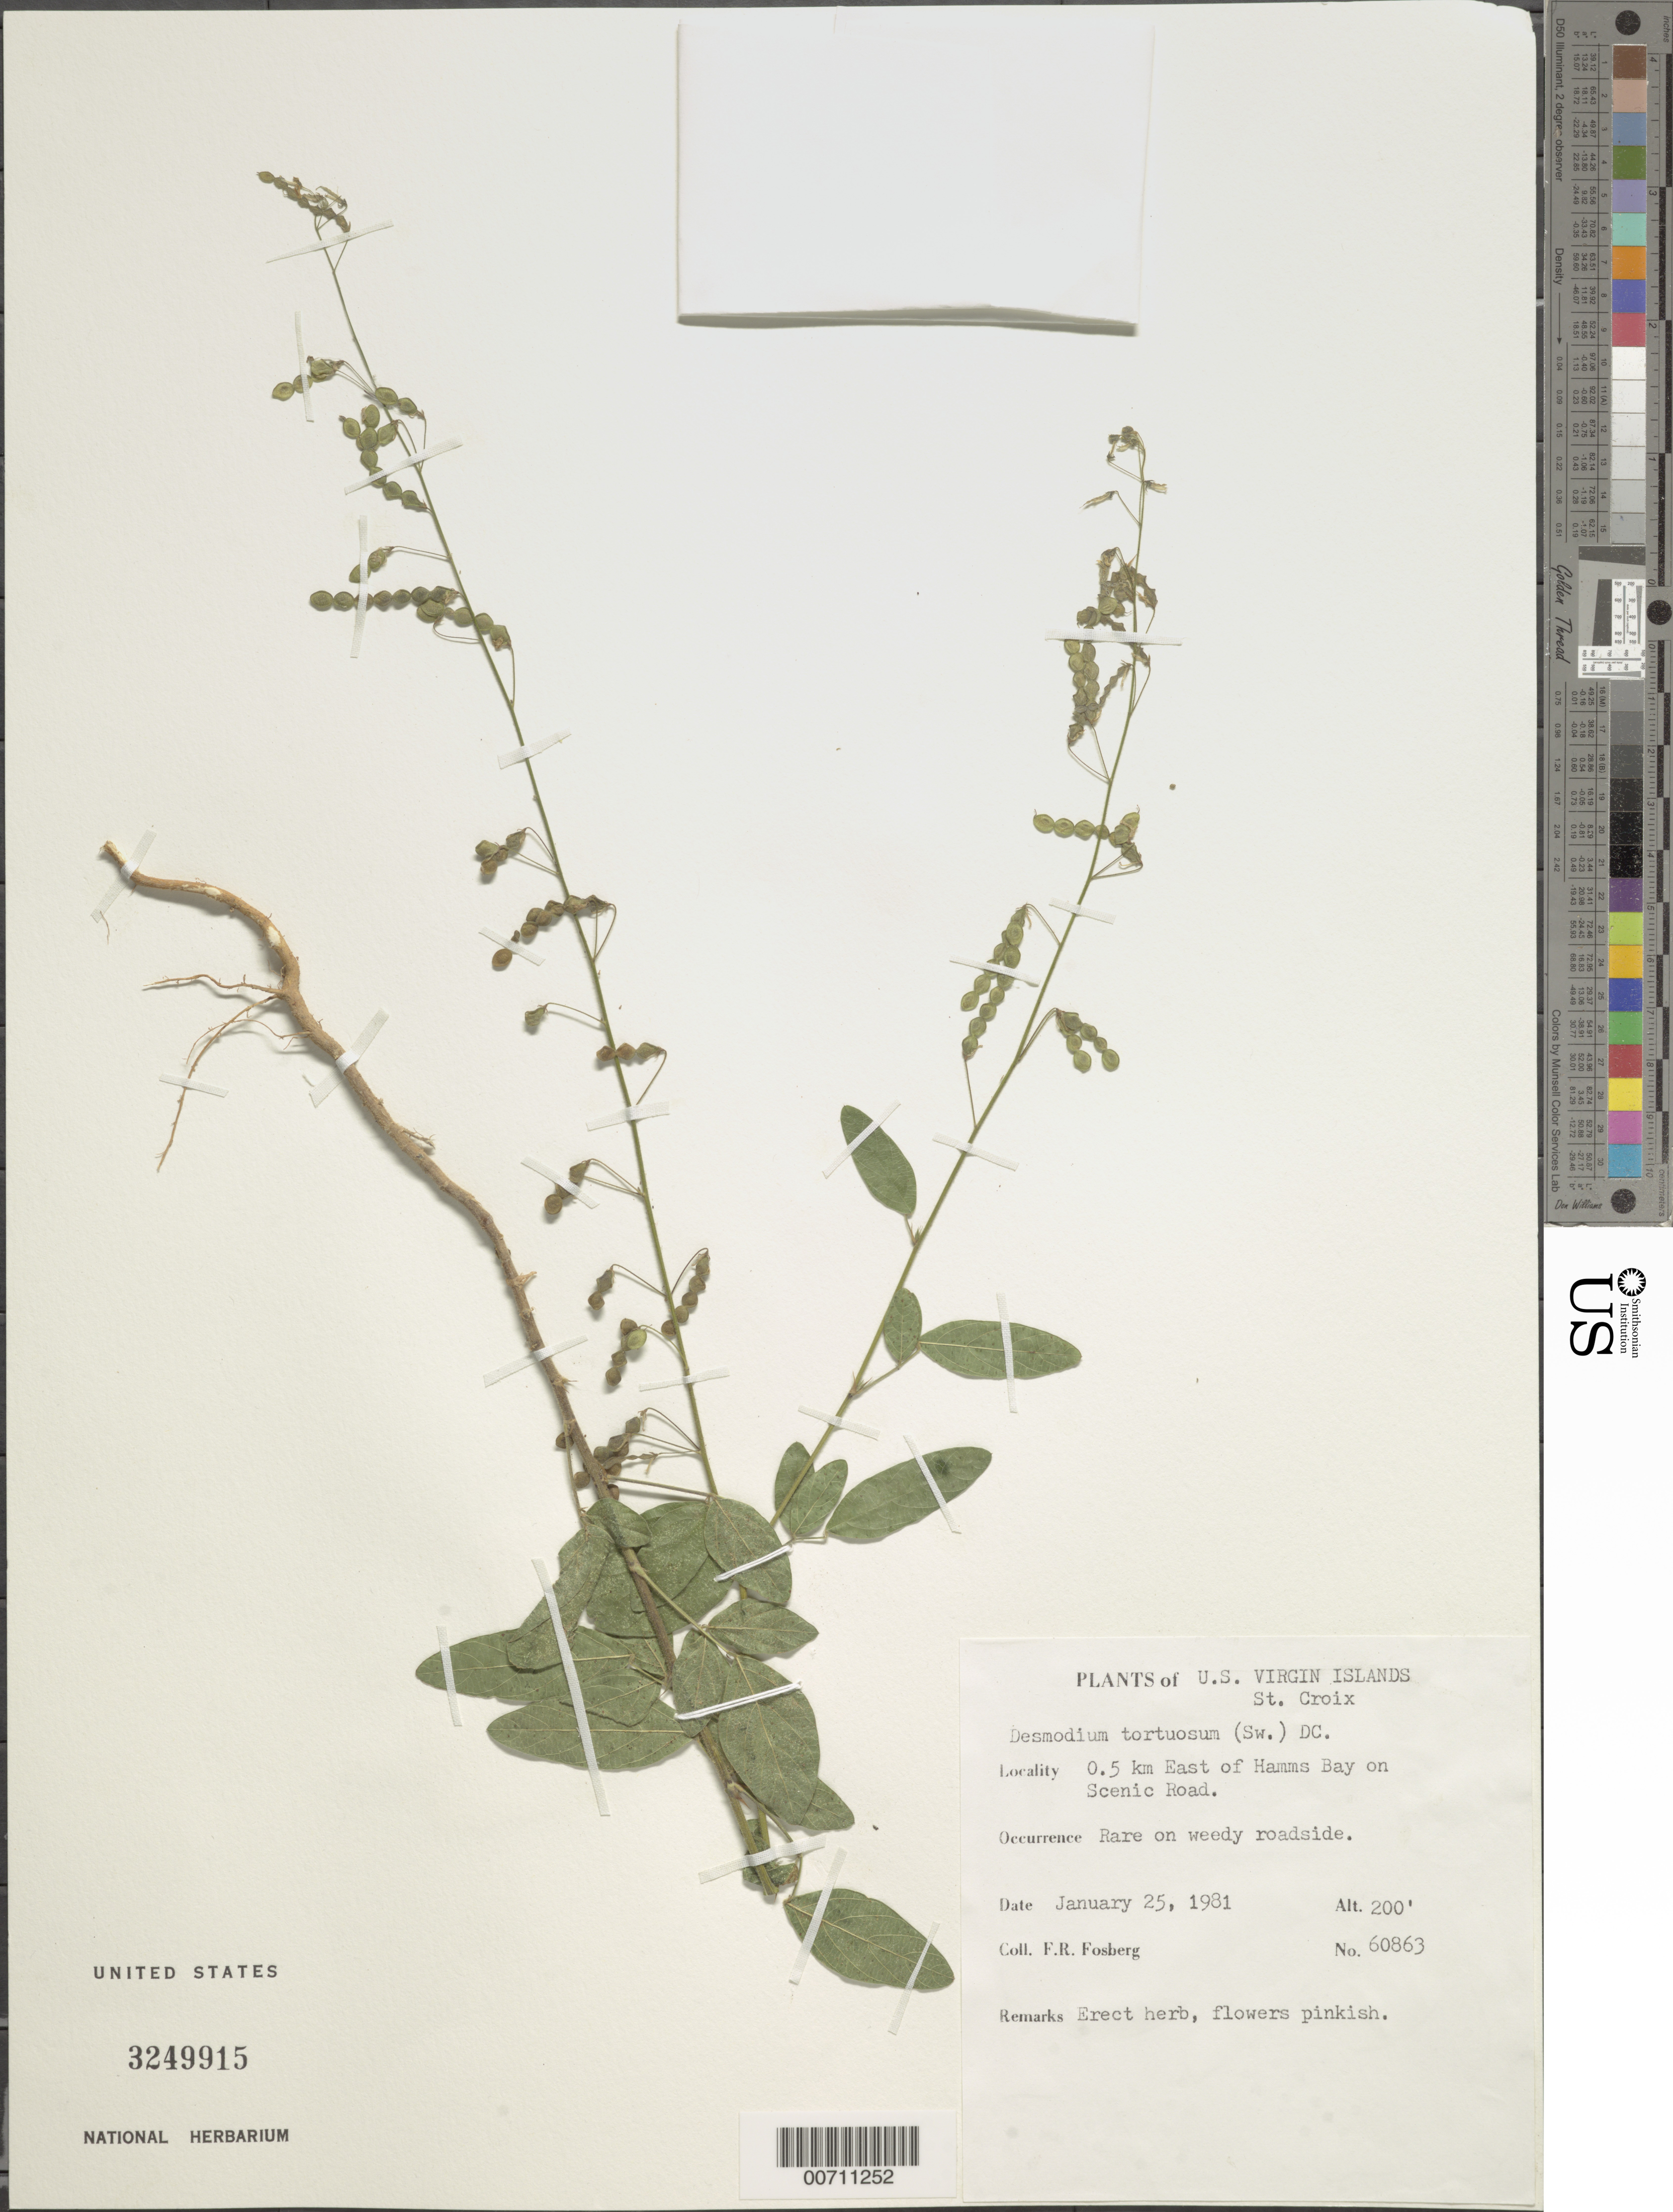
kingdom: Plantae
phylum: Tracheophyta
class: Magnoliopsida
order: Fabales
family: Fabaceae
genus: Desmodium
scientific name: Desmodium tortuosum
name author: (Sw.) DC.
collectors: F. R. Fosberg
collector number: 60863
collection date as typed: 25 Jan 1981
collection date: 1981-01-25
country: U.S. Virgin Islands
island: St. Croix Island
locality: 0.5 km E of Hamms Bay on Scenic Rd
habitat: On weedy roadside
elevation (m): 61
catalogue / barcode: US 3249915